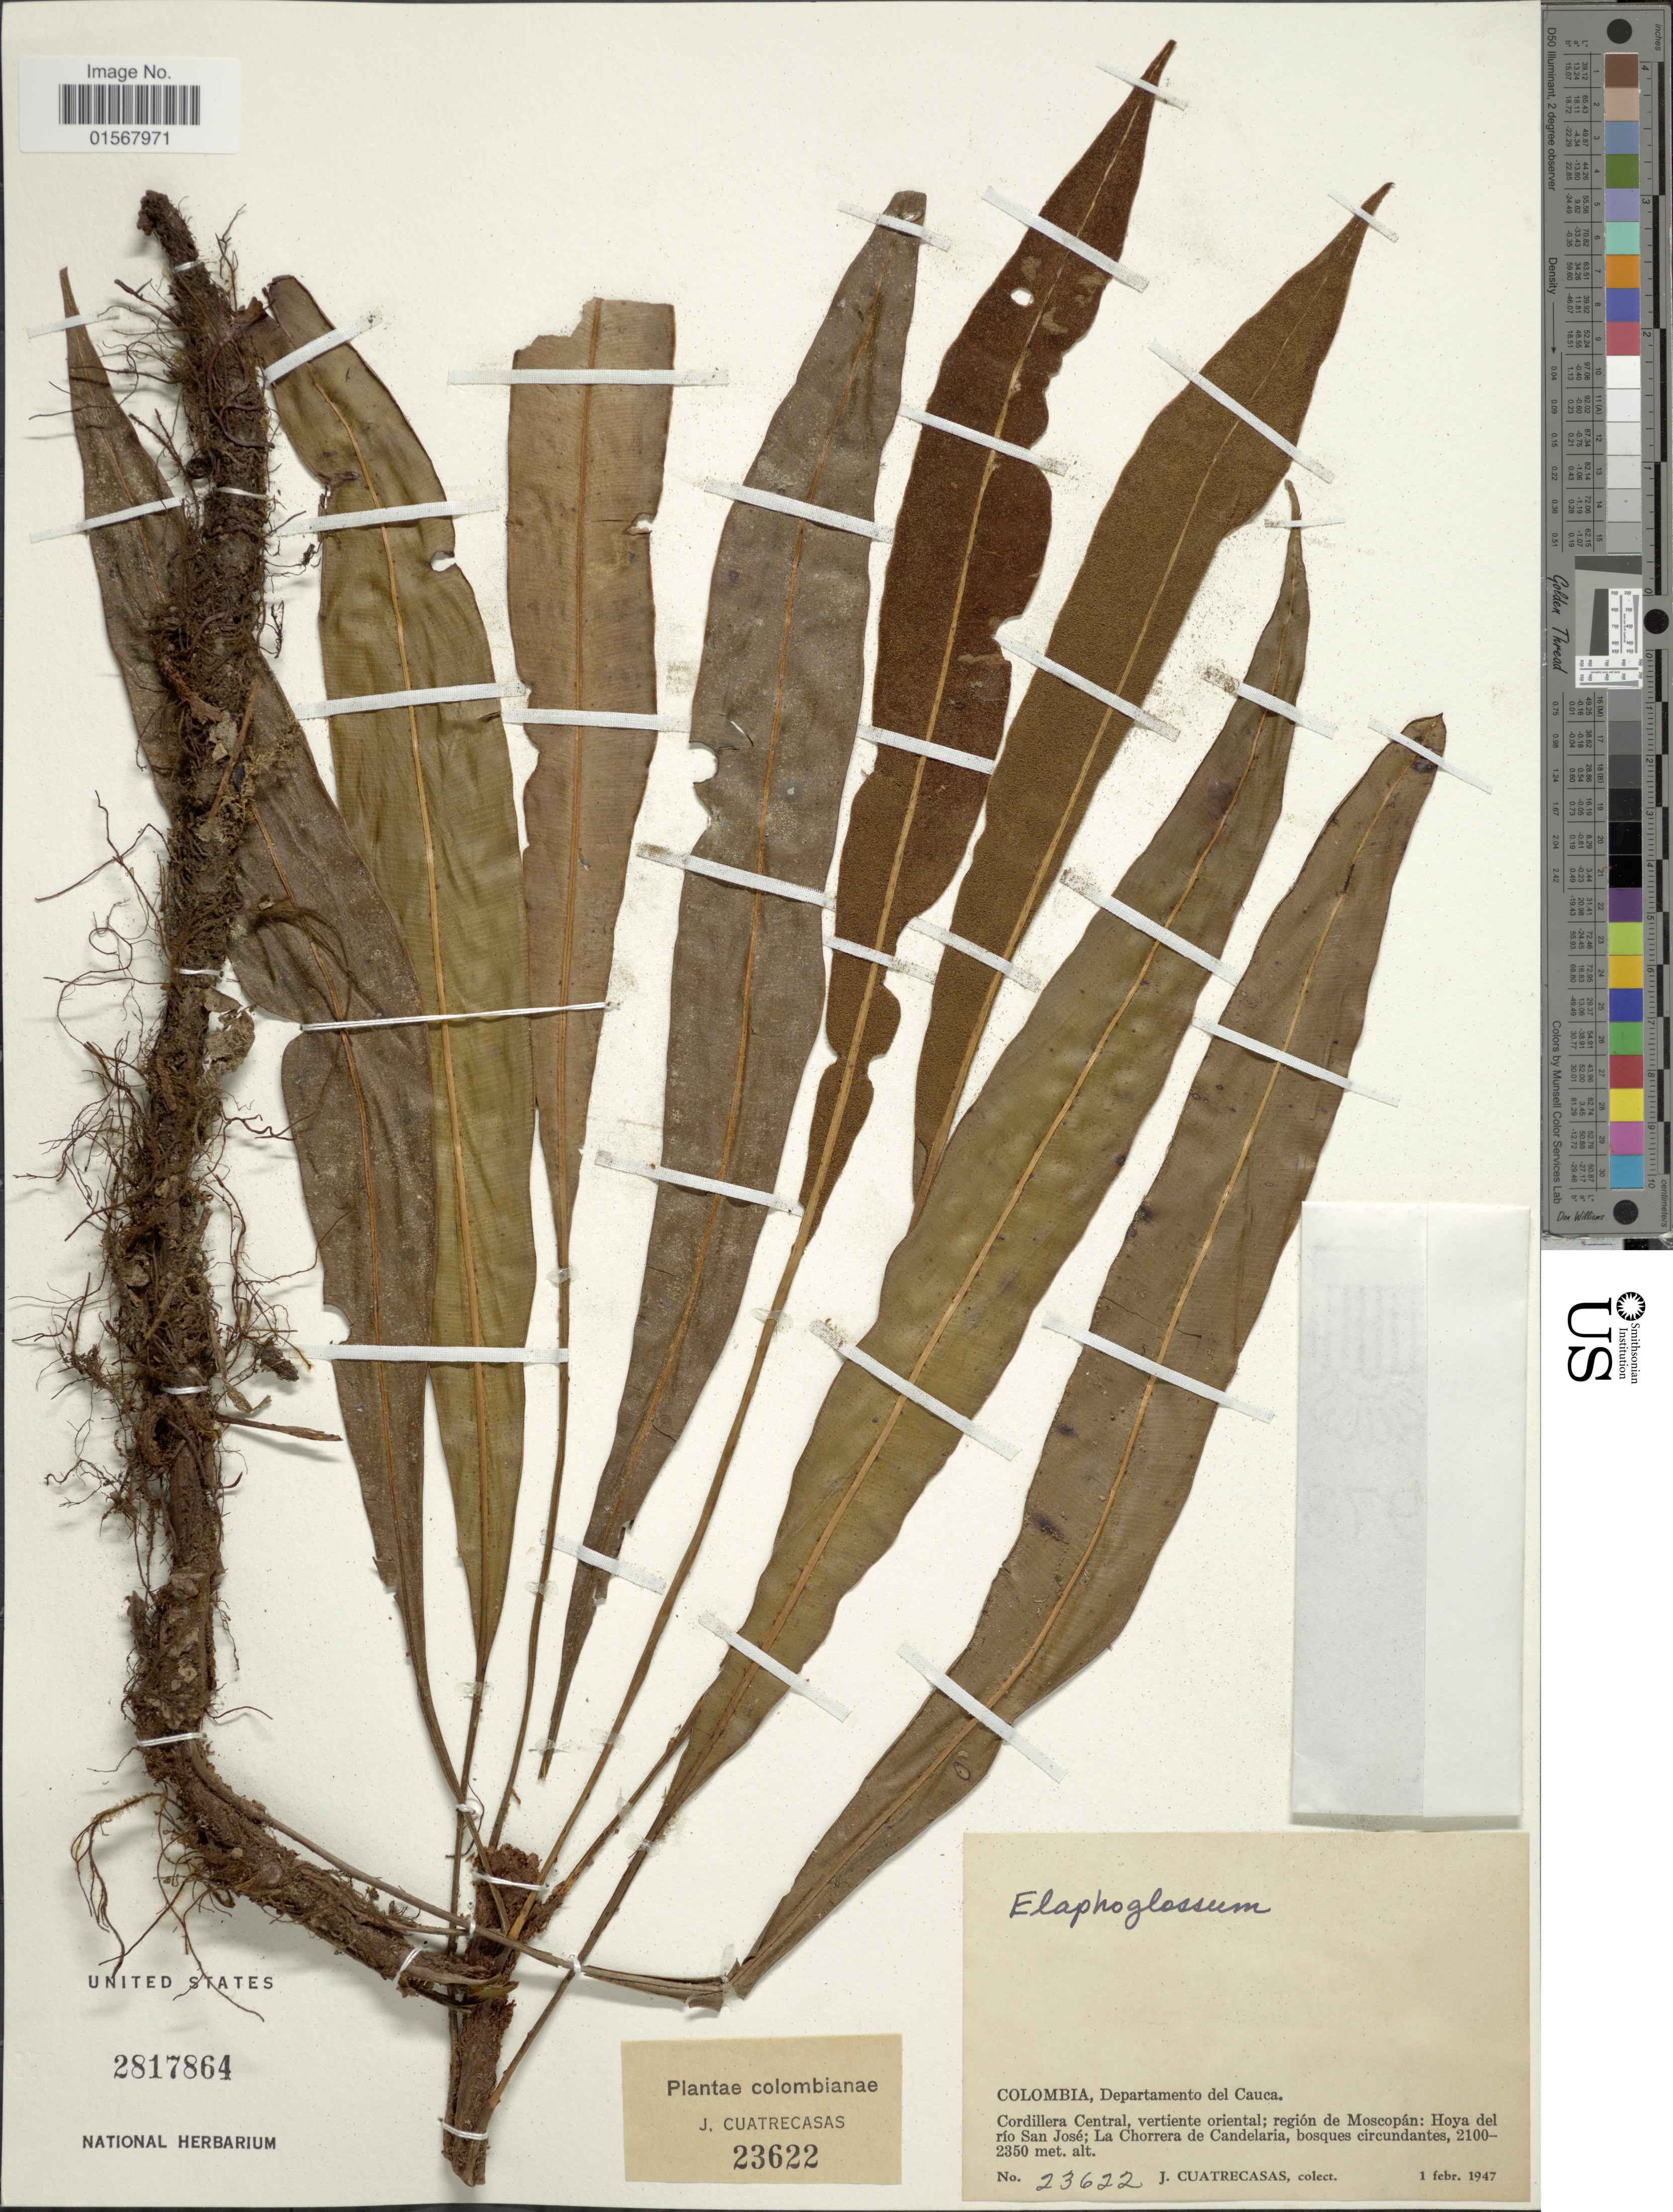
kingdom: Plantae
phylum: Tracheophyta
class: Polypodiopsida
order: Polypodiales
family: Dryopteridaceae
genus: Elaphoglossum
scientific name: Elaphoglossum sp.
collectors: J. Cuatrecasas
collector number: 23622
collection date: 1947-02-01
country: Colombia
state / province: Cauca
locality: Colombia, Departamento Del Cauca, Cordillera Central, vertiente oriental; region de Moscopan: Hoya del Rio San Jose: La Chorrera de Candelaria, bosques circundantes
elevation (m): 2100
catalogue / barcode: US 2817864